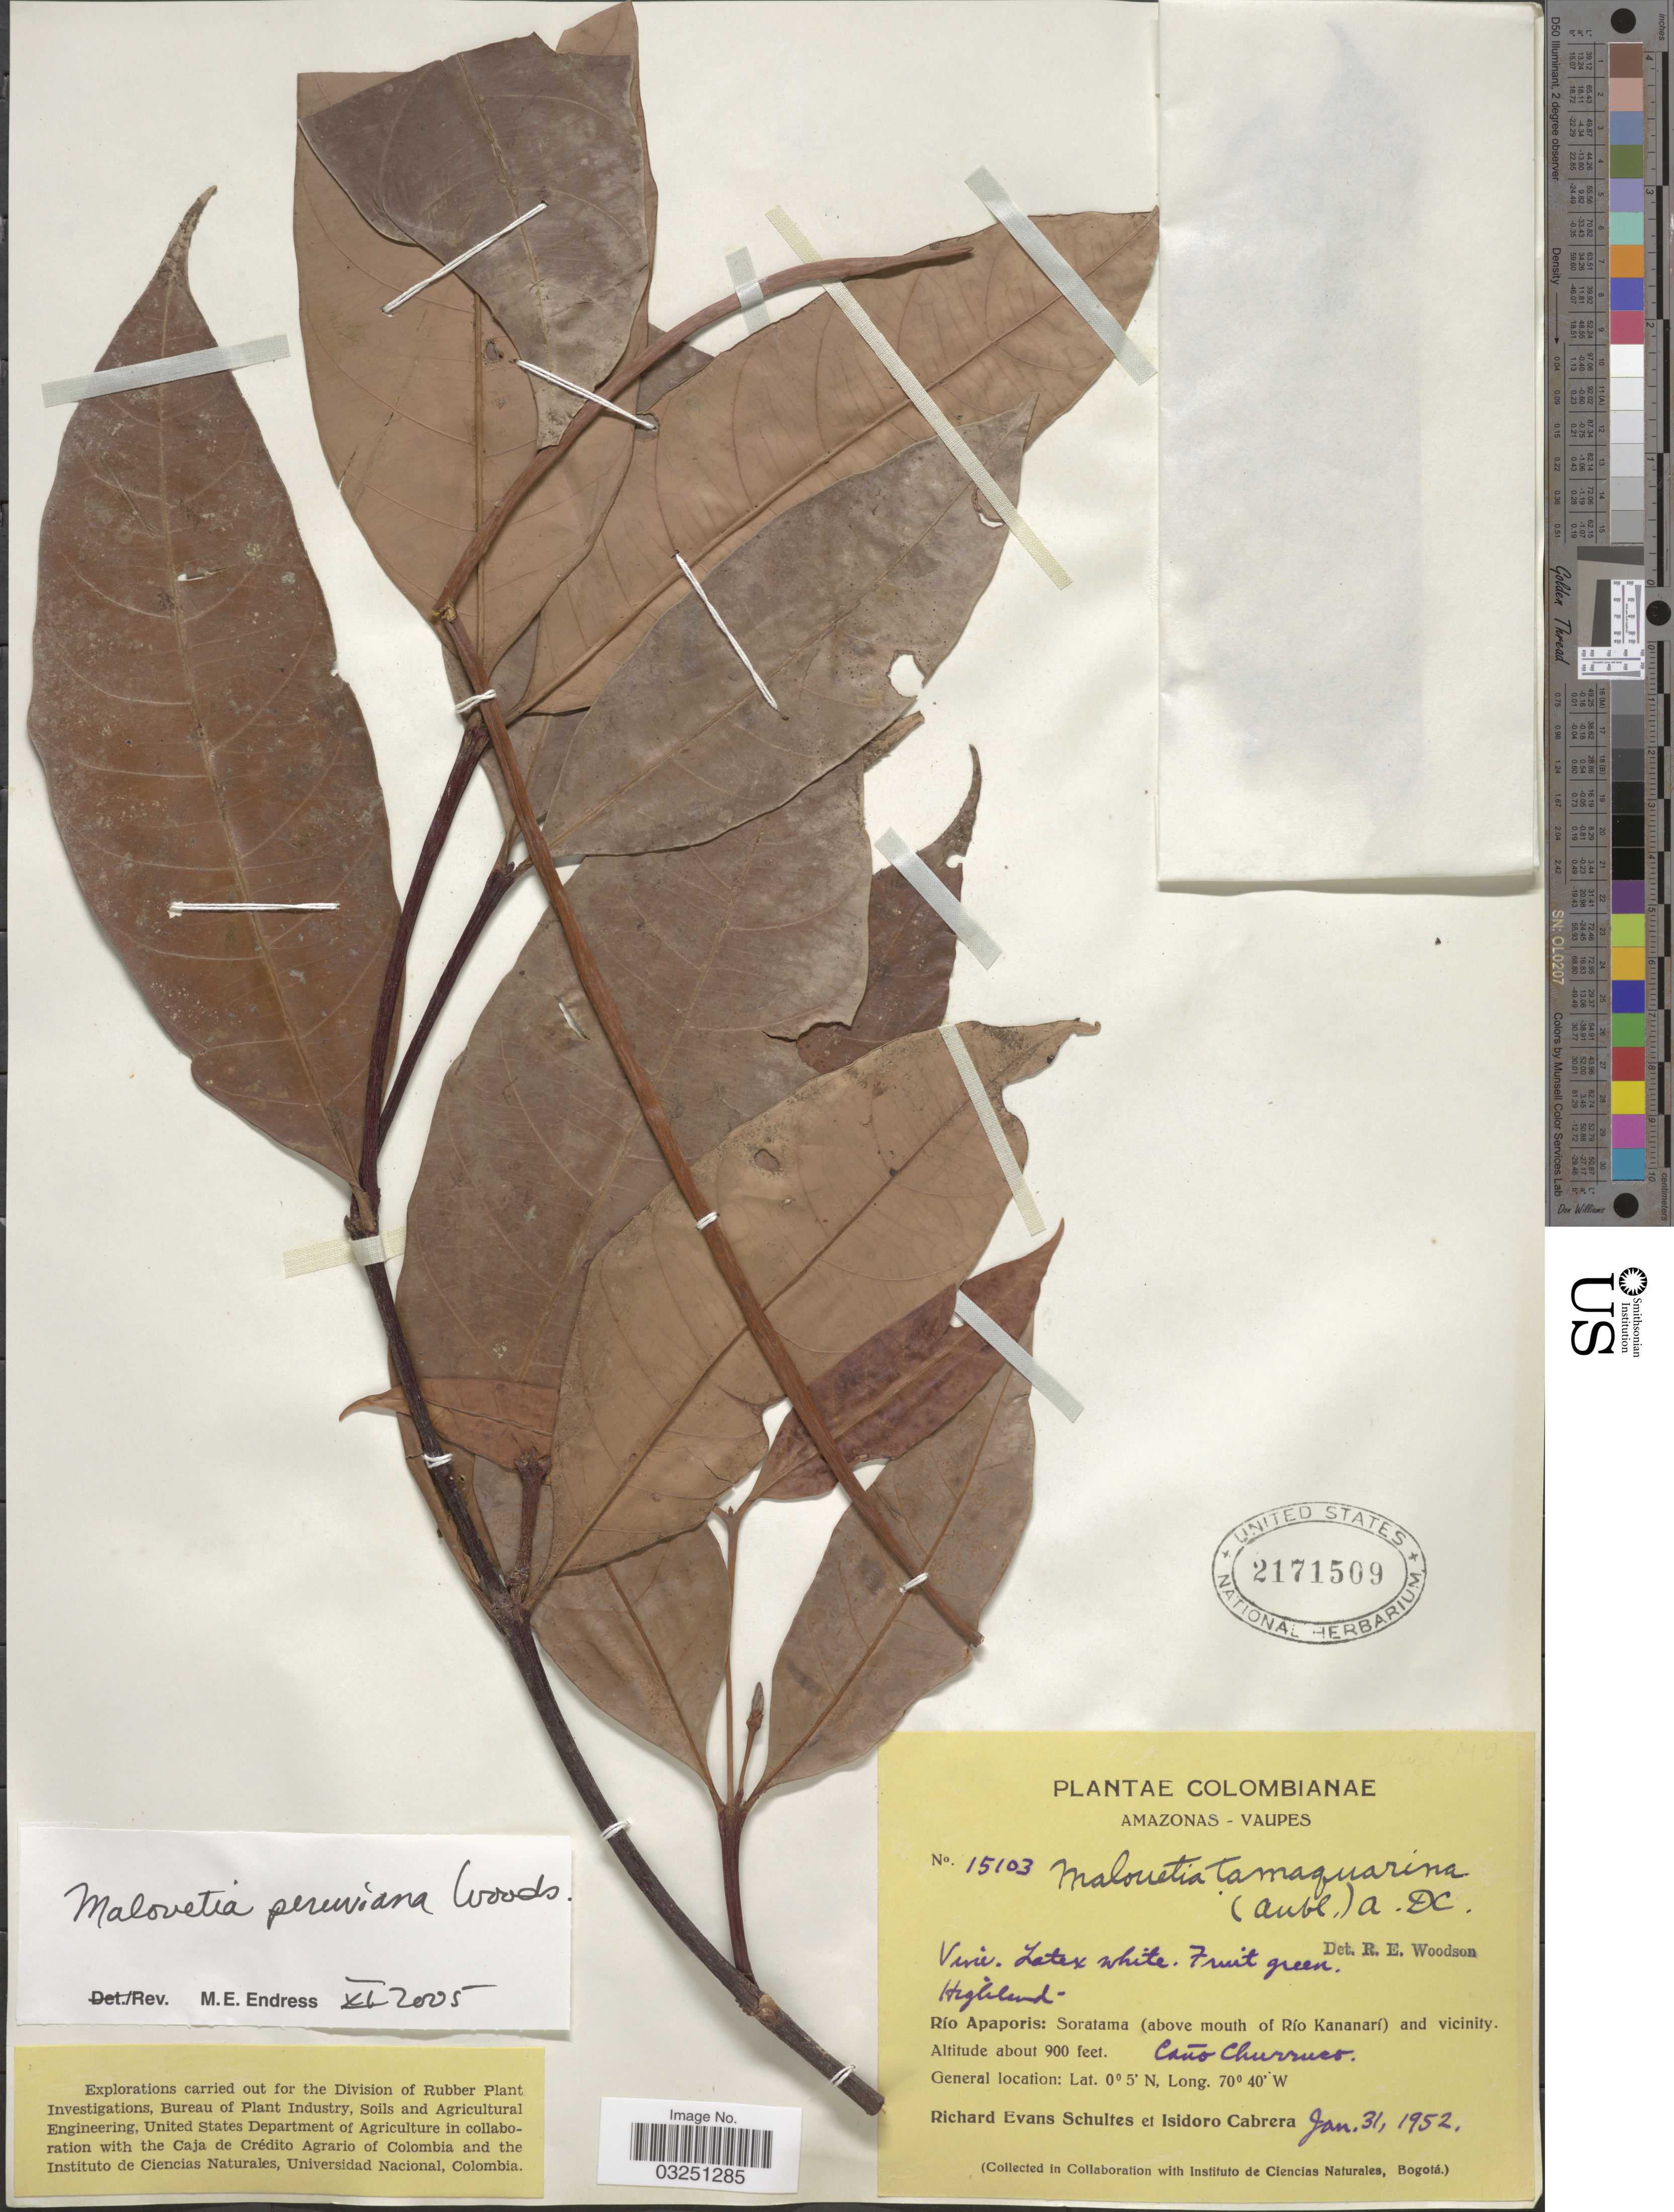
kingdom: Plantae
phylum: Tracheophyta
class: Magnoliopsida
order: Gentianales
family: Apocynaceae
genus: Malouetia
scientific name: Malouetia peruviana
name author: Woodson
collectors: R. E. Schultes & I. Cabrera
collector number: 15103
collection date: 1952-01-31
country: Colombia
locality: Amazonas - Vaupés. Río Apaporis: Soratama (above mouth of Río Kananarí) and vicinity. Caño Churruco.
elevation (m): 274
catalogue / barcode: US 2171509